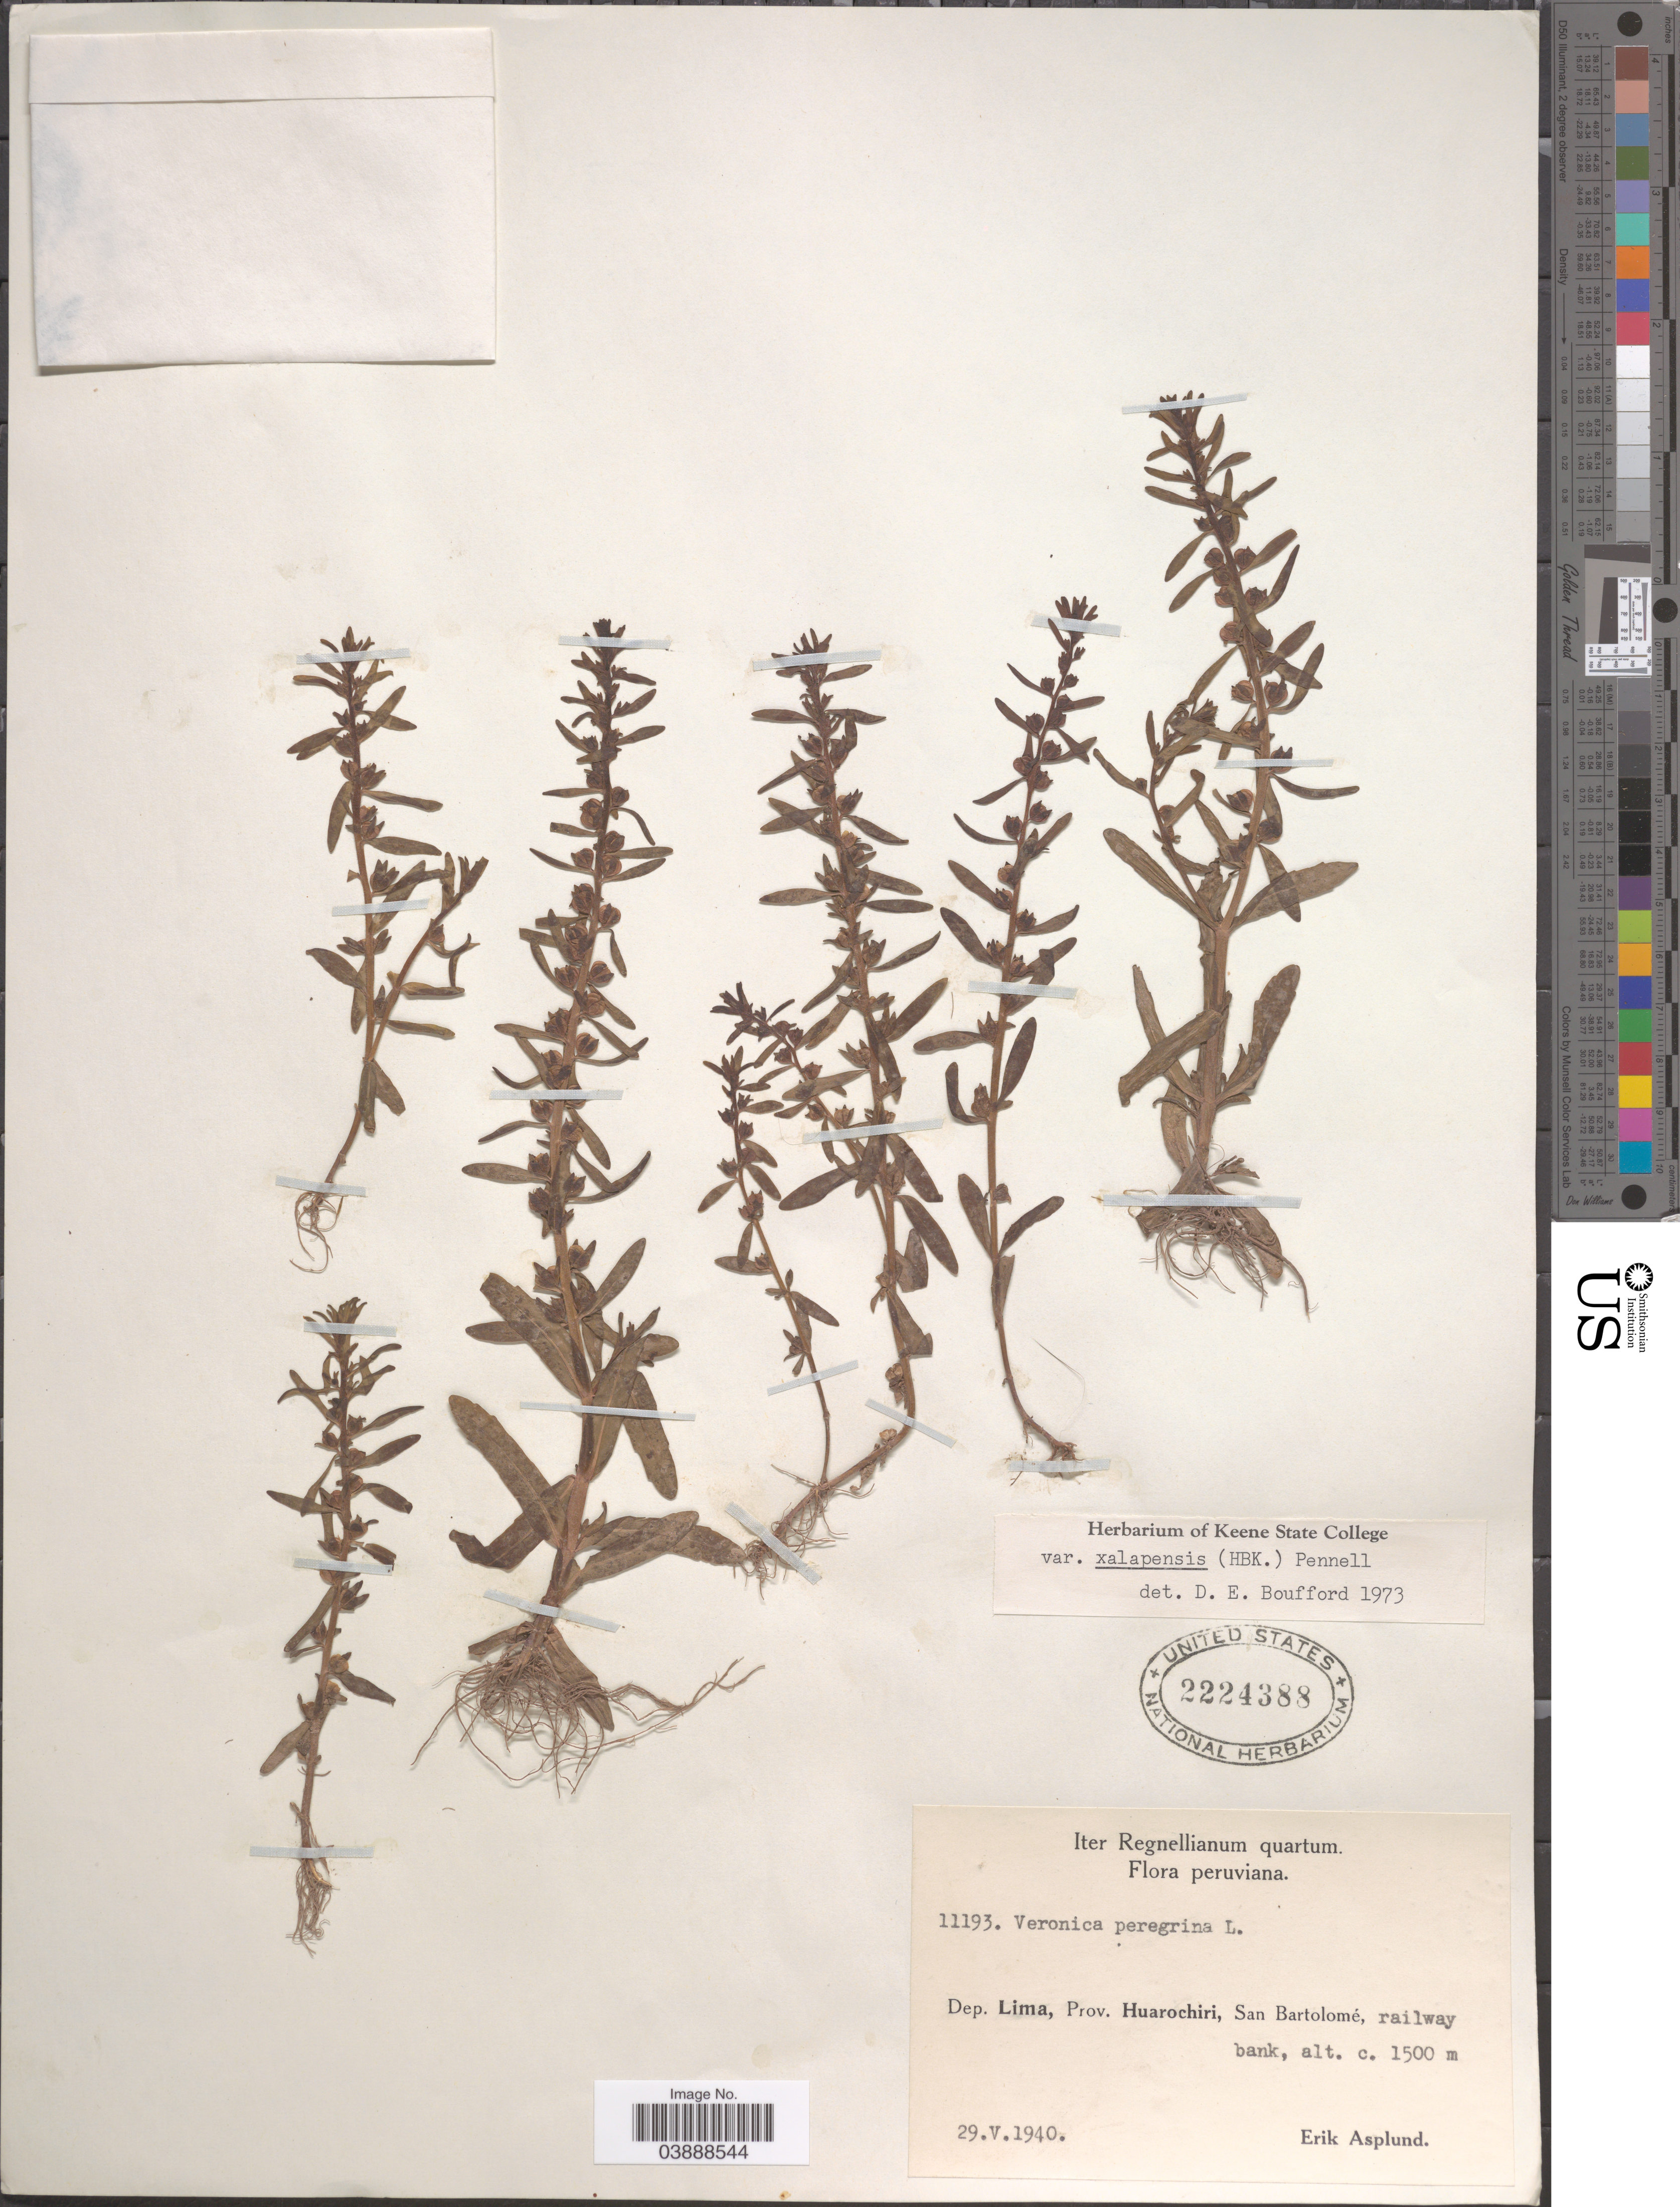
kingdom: Plantae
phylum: Tracheophyta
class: Magnoliopsida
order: Lamiales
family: Plantaginaceae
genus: Veronica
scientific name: Veronica peregrina var. xalapensis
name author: Kunth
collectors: E. Asplund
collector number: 11193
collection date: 1940-05-29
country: Peru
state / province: Lima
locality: Dep. Lima, Prov. Huarochiri, San Bartolomé.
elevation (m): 1500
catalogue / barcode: US 2224388